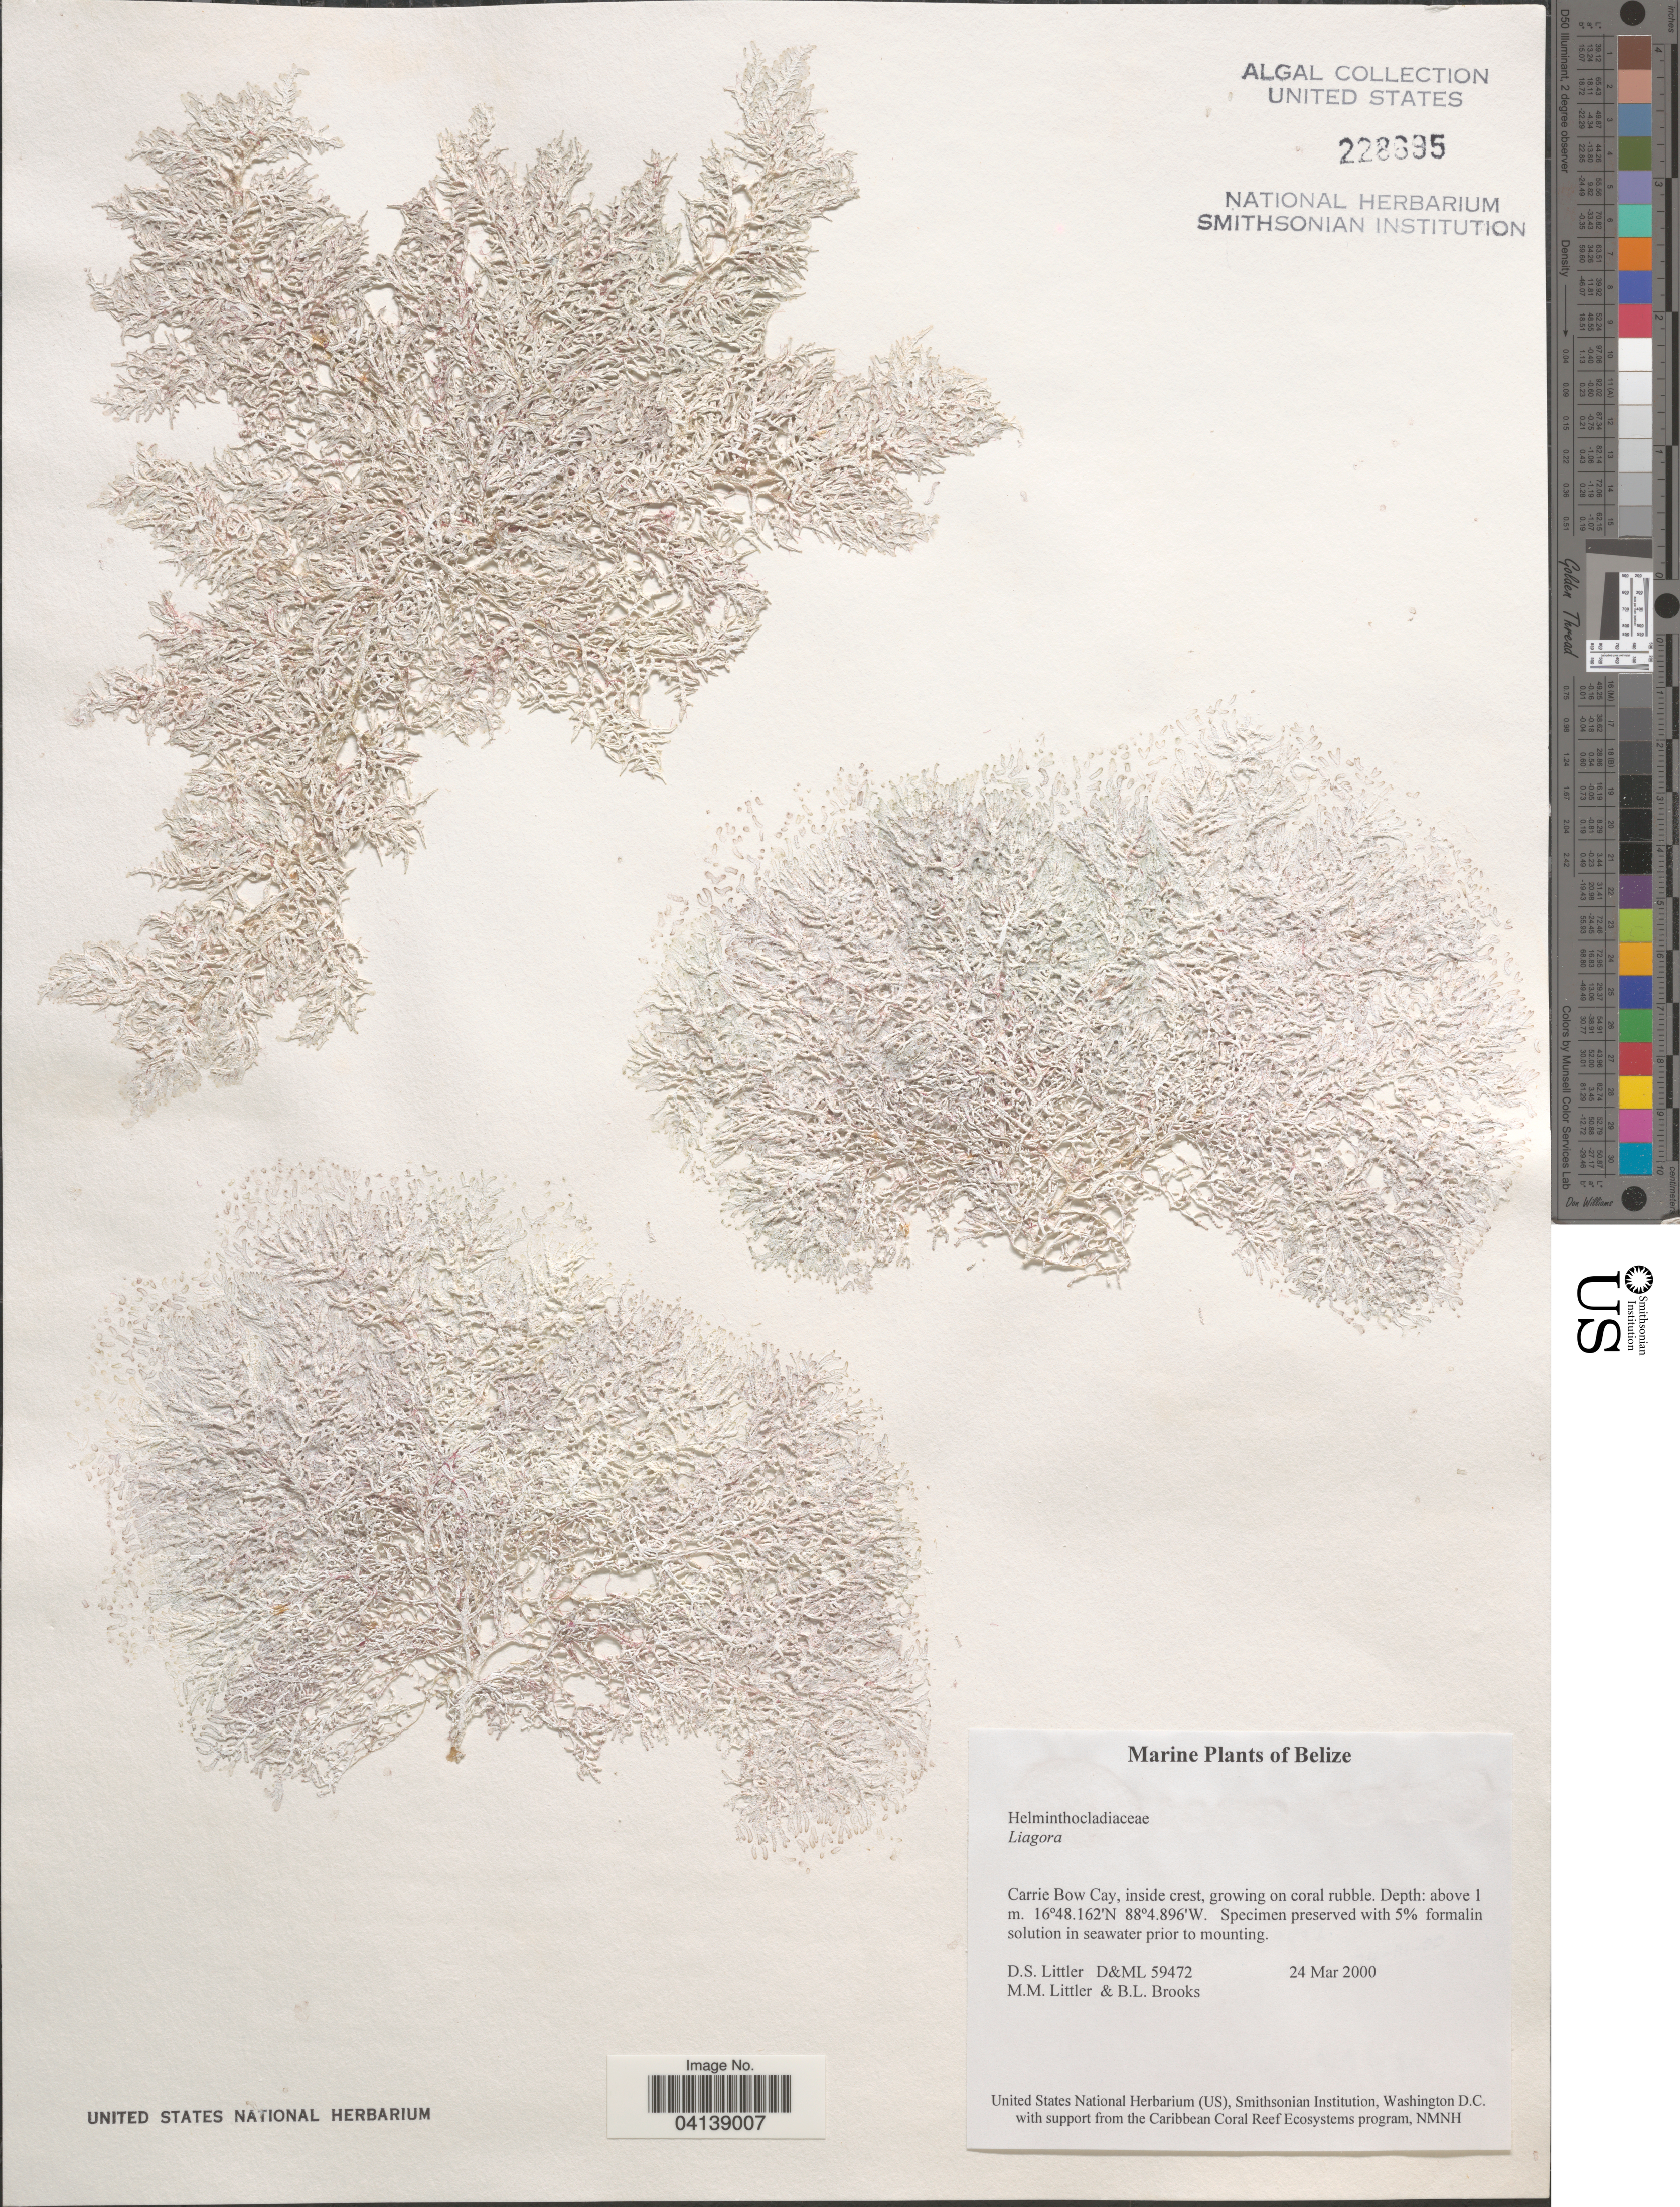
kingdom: Plantae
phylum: Rhodophyta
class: Florideophyceae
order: Nemaliales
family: Liagoraceae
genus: Liagora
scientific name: Liagora sp.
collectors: D. S. Littler & B. Brooks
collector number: D&ML 59472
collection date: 2000-03-24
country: Belize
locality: Carrie Bow Cay.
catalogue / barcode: US 228695